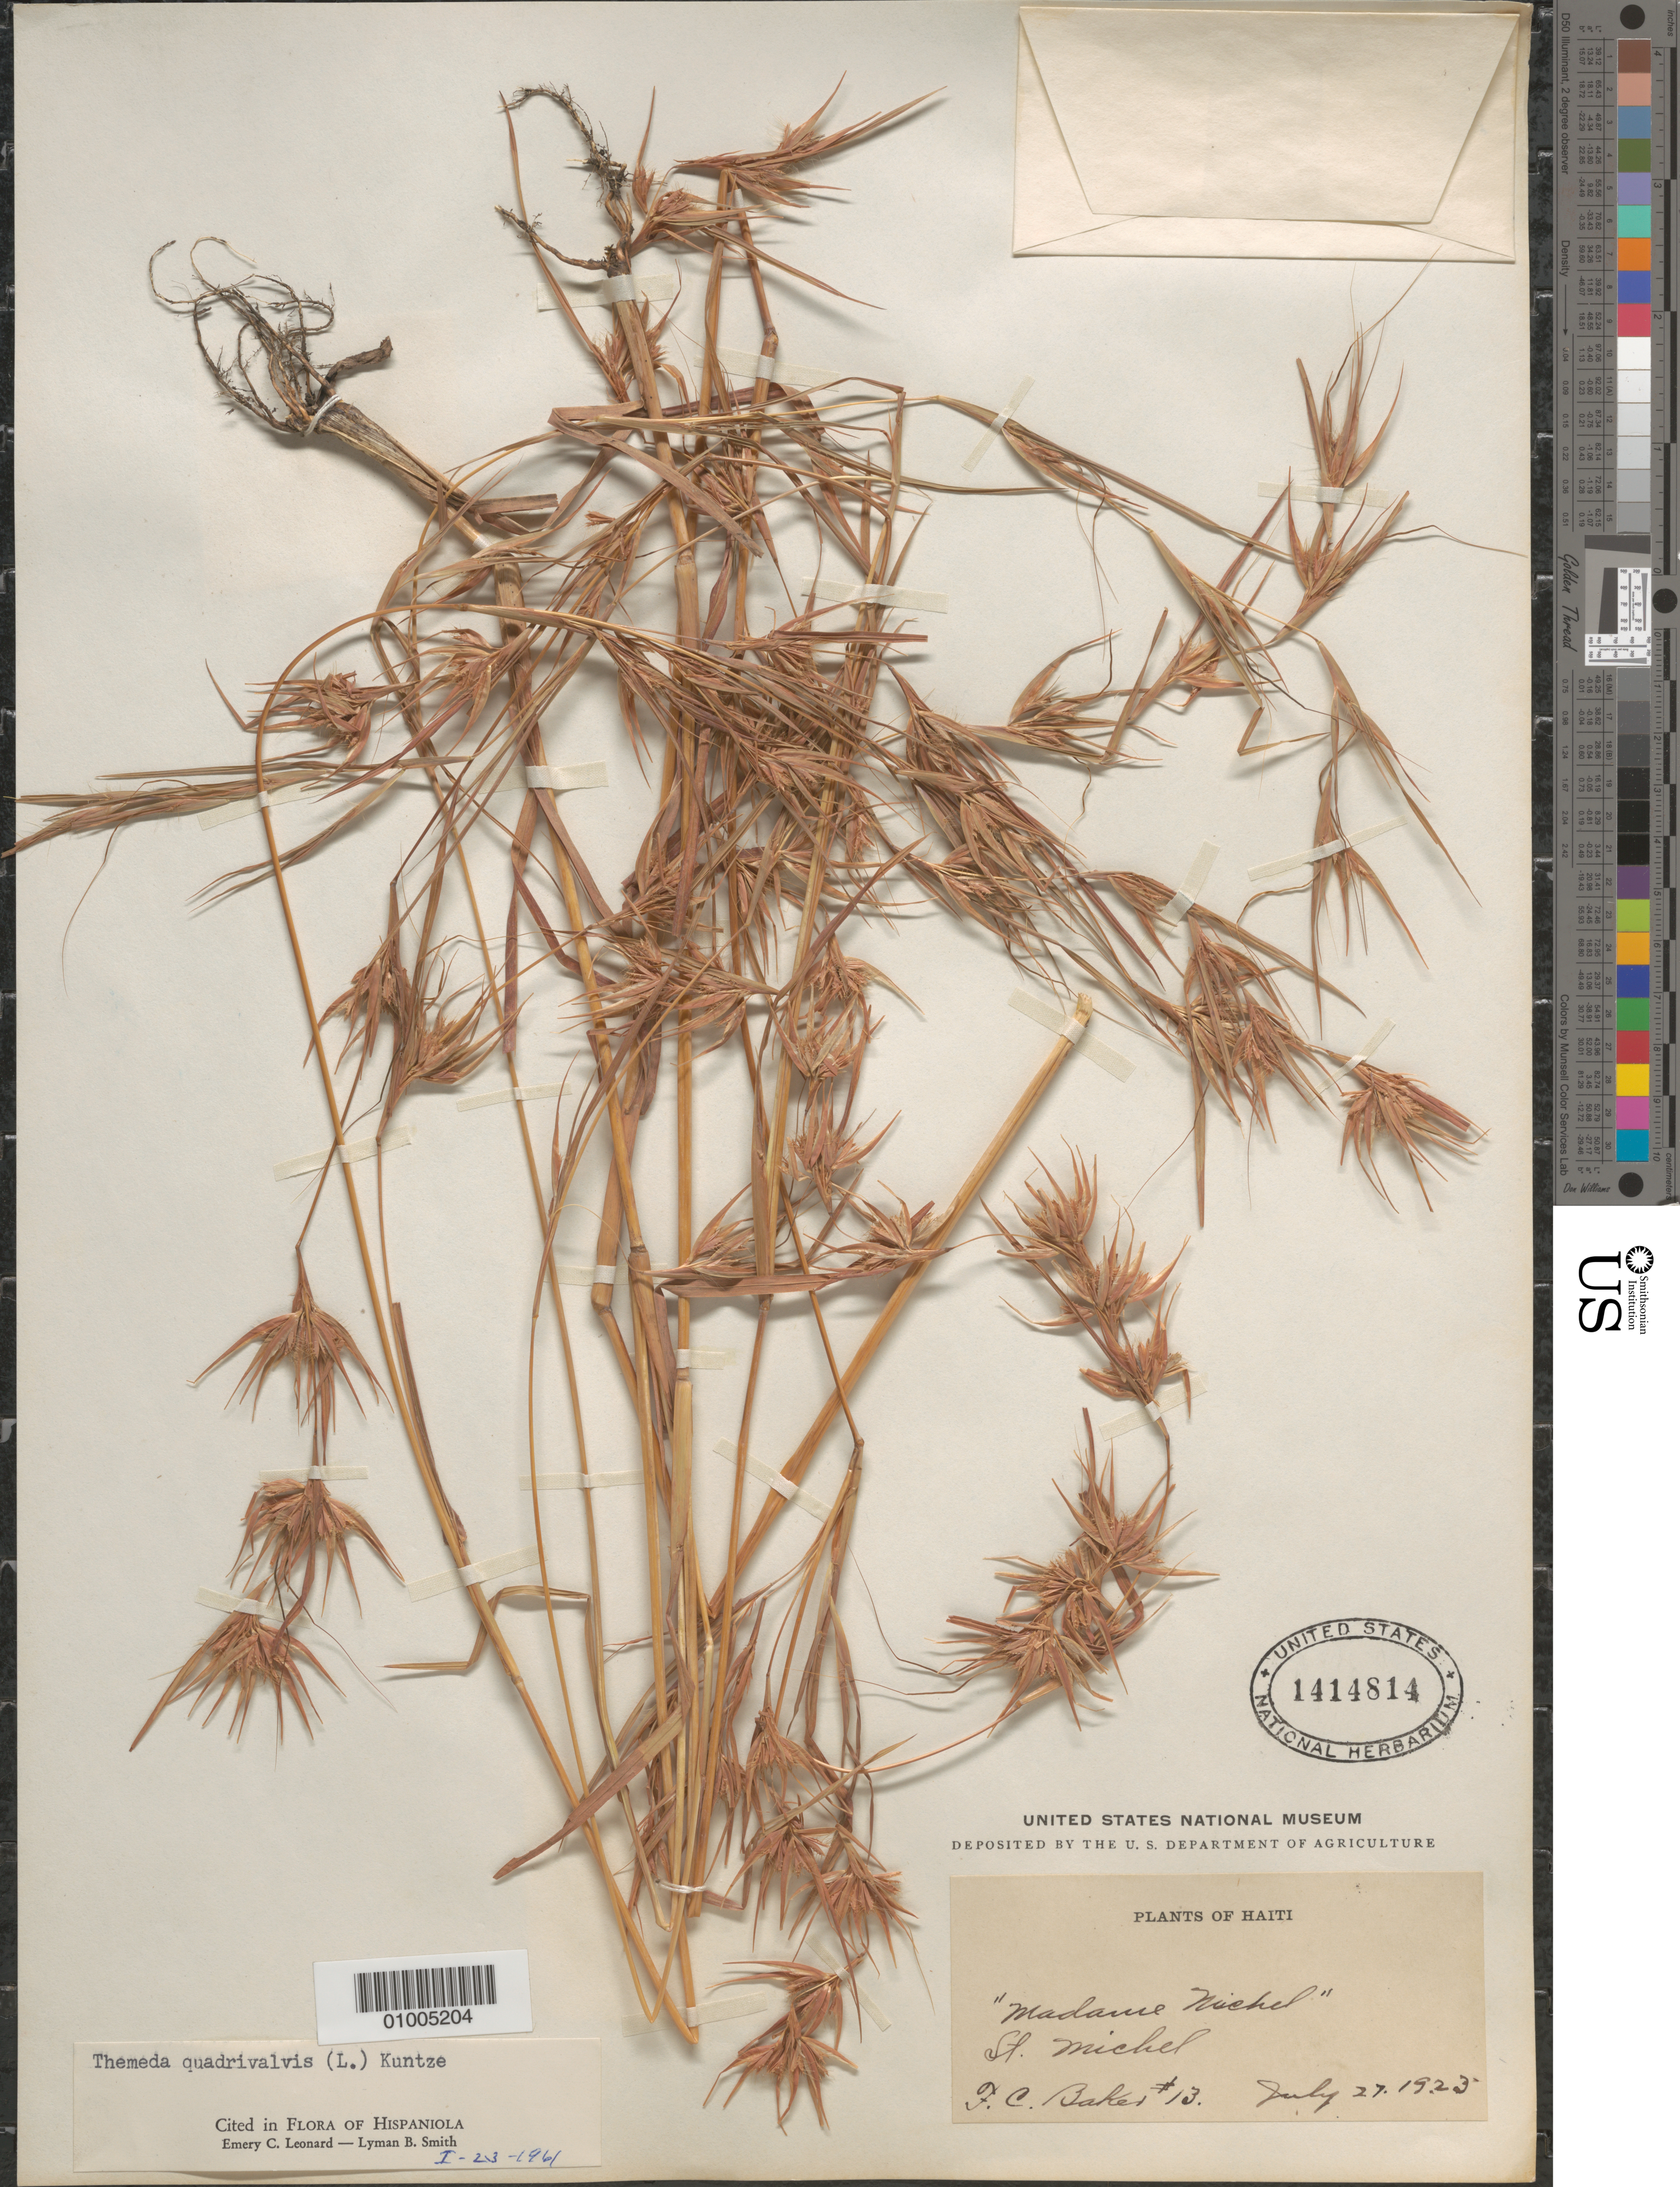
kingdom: Plantae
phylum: Tracheophyta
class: Liliopsida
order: Poales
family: Poaceae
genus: Themeda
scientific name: Themeda quadrivalvis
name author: (L.) Kuntze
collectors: F. C. Baker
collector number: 13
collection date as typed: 27 Jul 1923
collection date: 1923-07-27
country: Haiti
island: Hispaniola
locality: St. Michel.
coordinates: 0 N, 0 E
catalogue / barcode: US 1414814